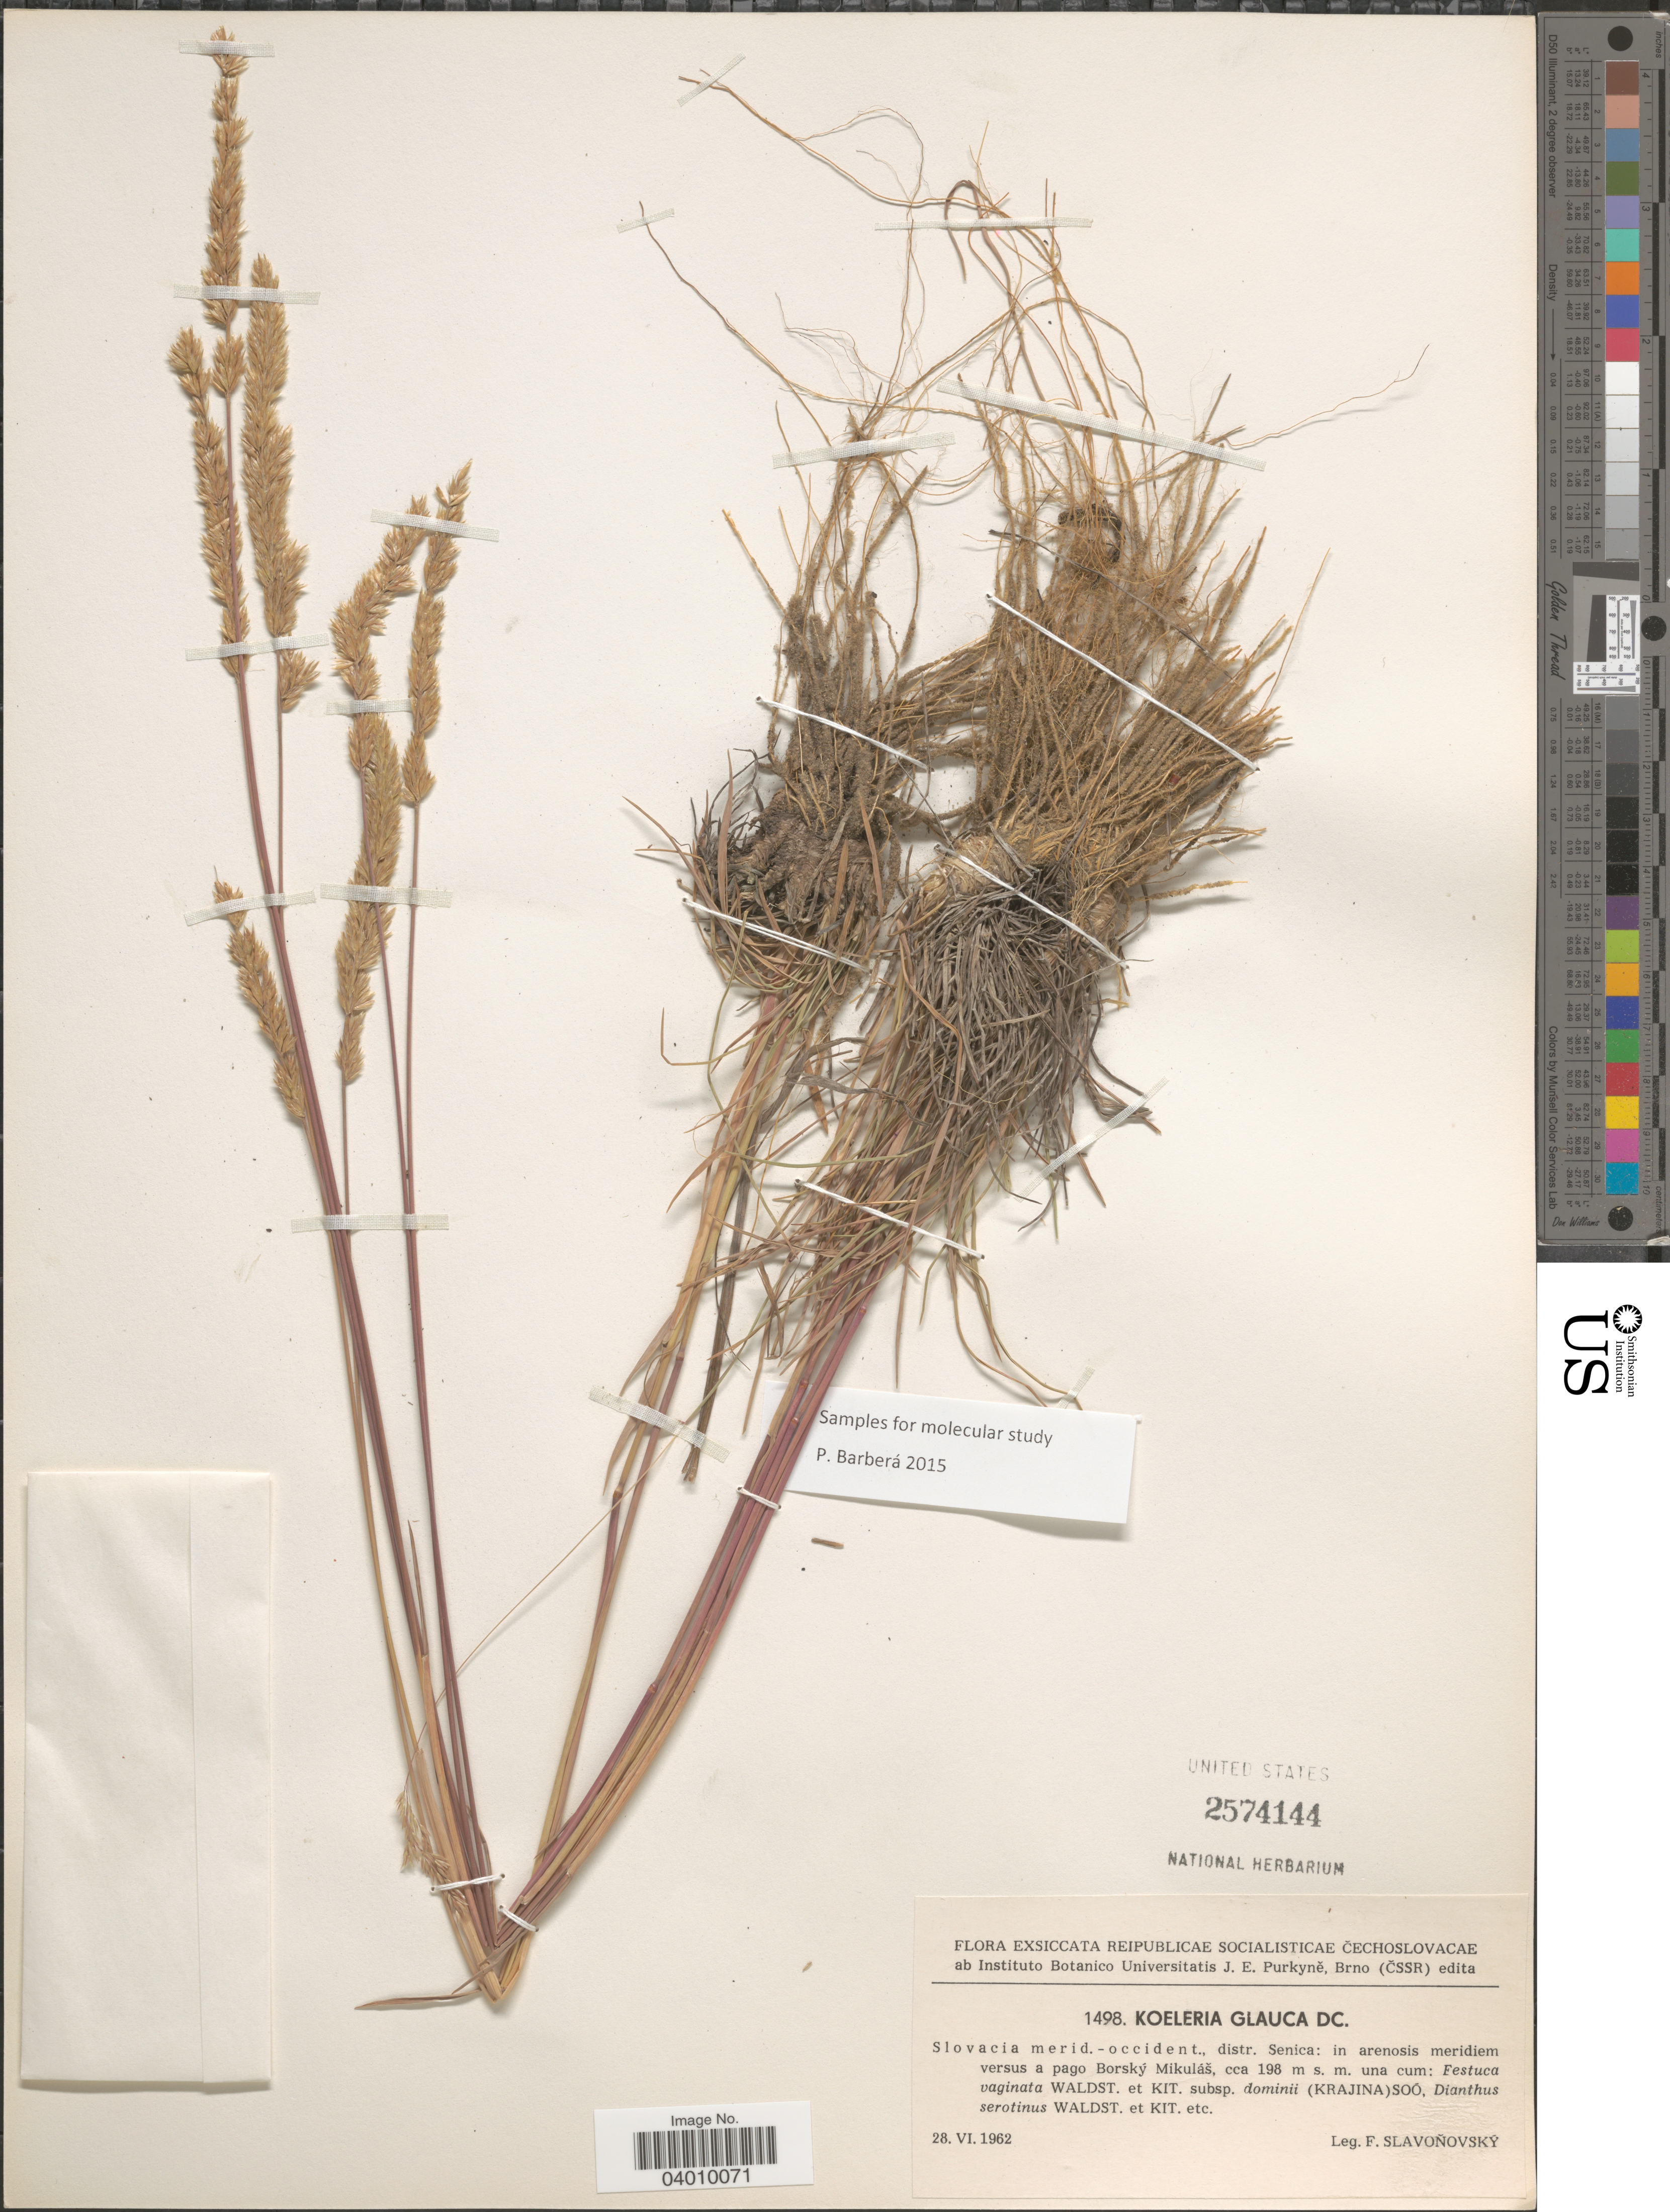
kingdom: Plantae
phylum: Tracheophyta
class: Liliopsida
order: Poales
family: Poaceae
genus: Koeleria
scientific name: Koeleria glauca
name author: (Spreng.) DC.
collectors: F. Slavonovsky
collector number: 1498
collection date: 1962-06-28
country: Slovakia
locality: Reipublicae Socialisticae Čechoslovacae. Slovacia merid.-occident., distr. Senica: in arenosis meridiem versus a pago Borský Mikuláš.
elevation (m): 198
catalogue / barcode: US 2574144